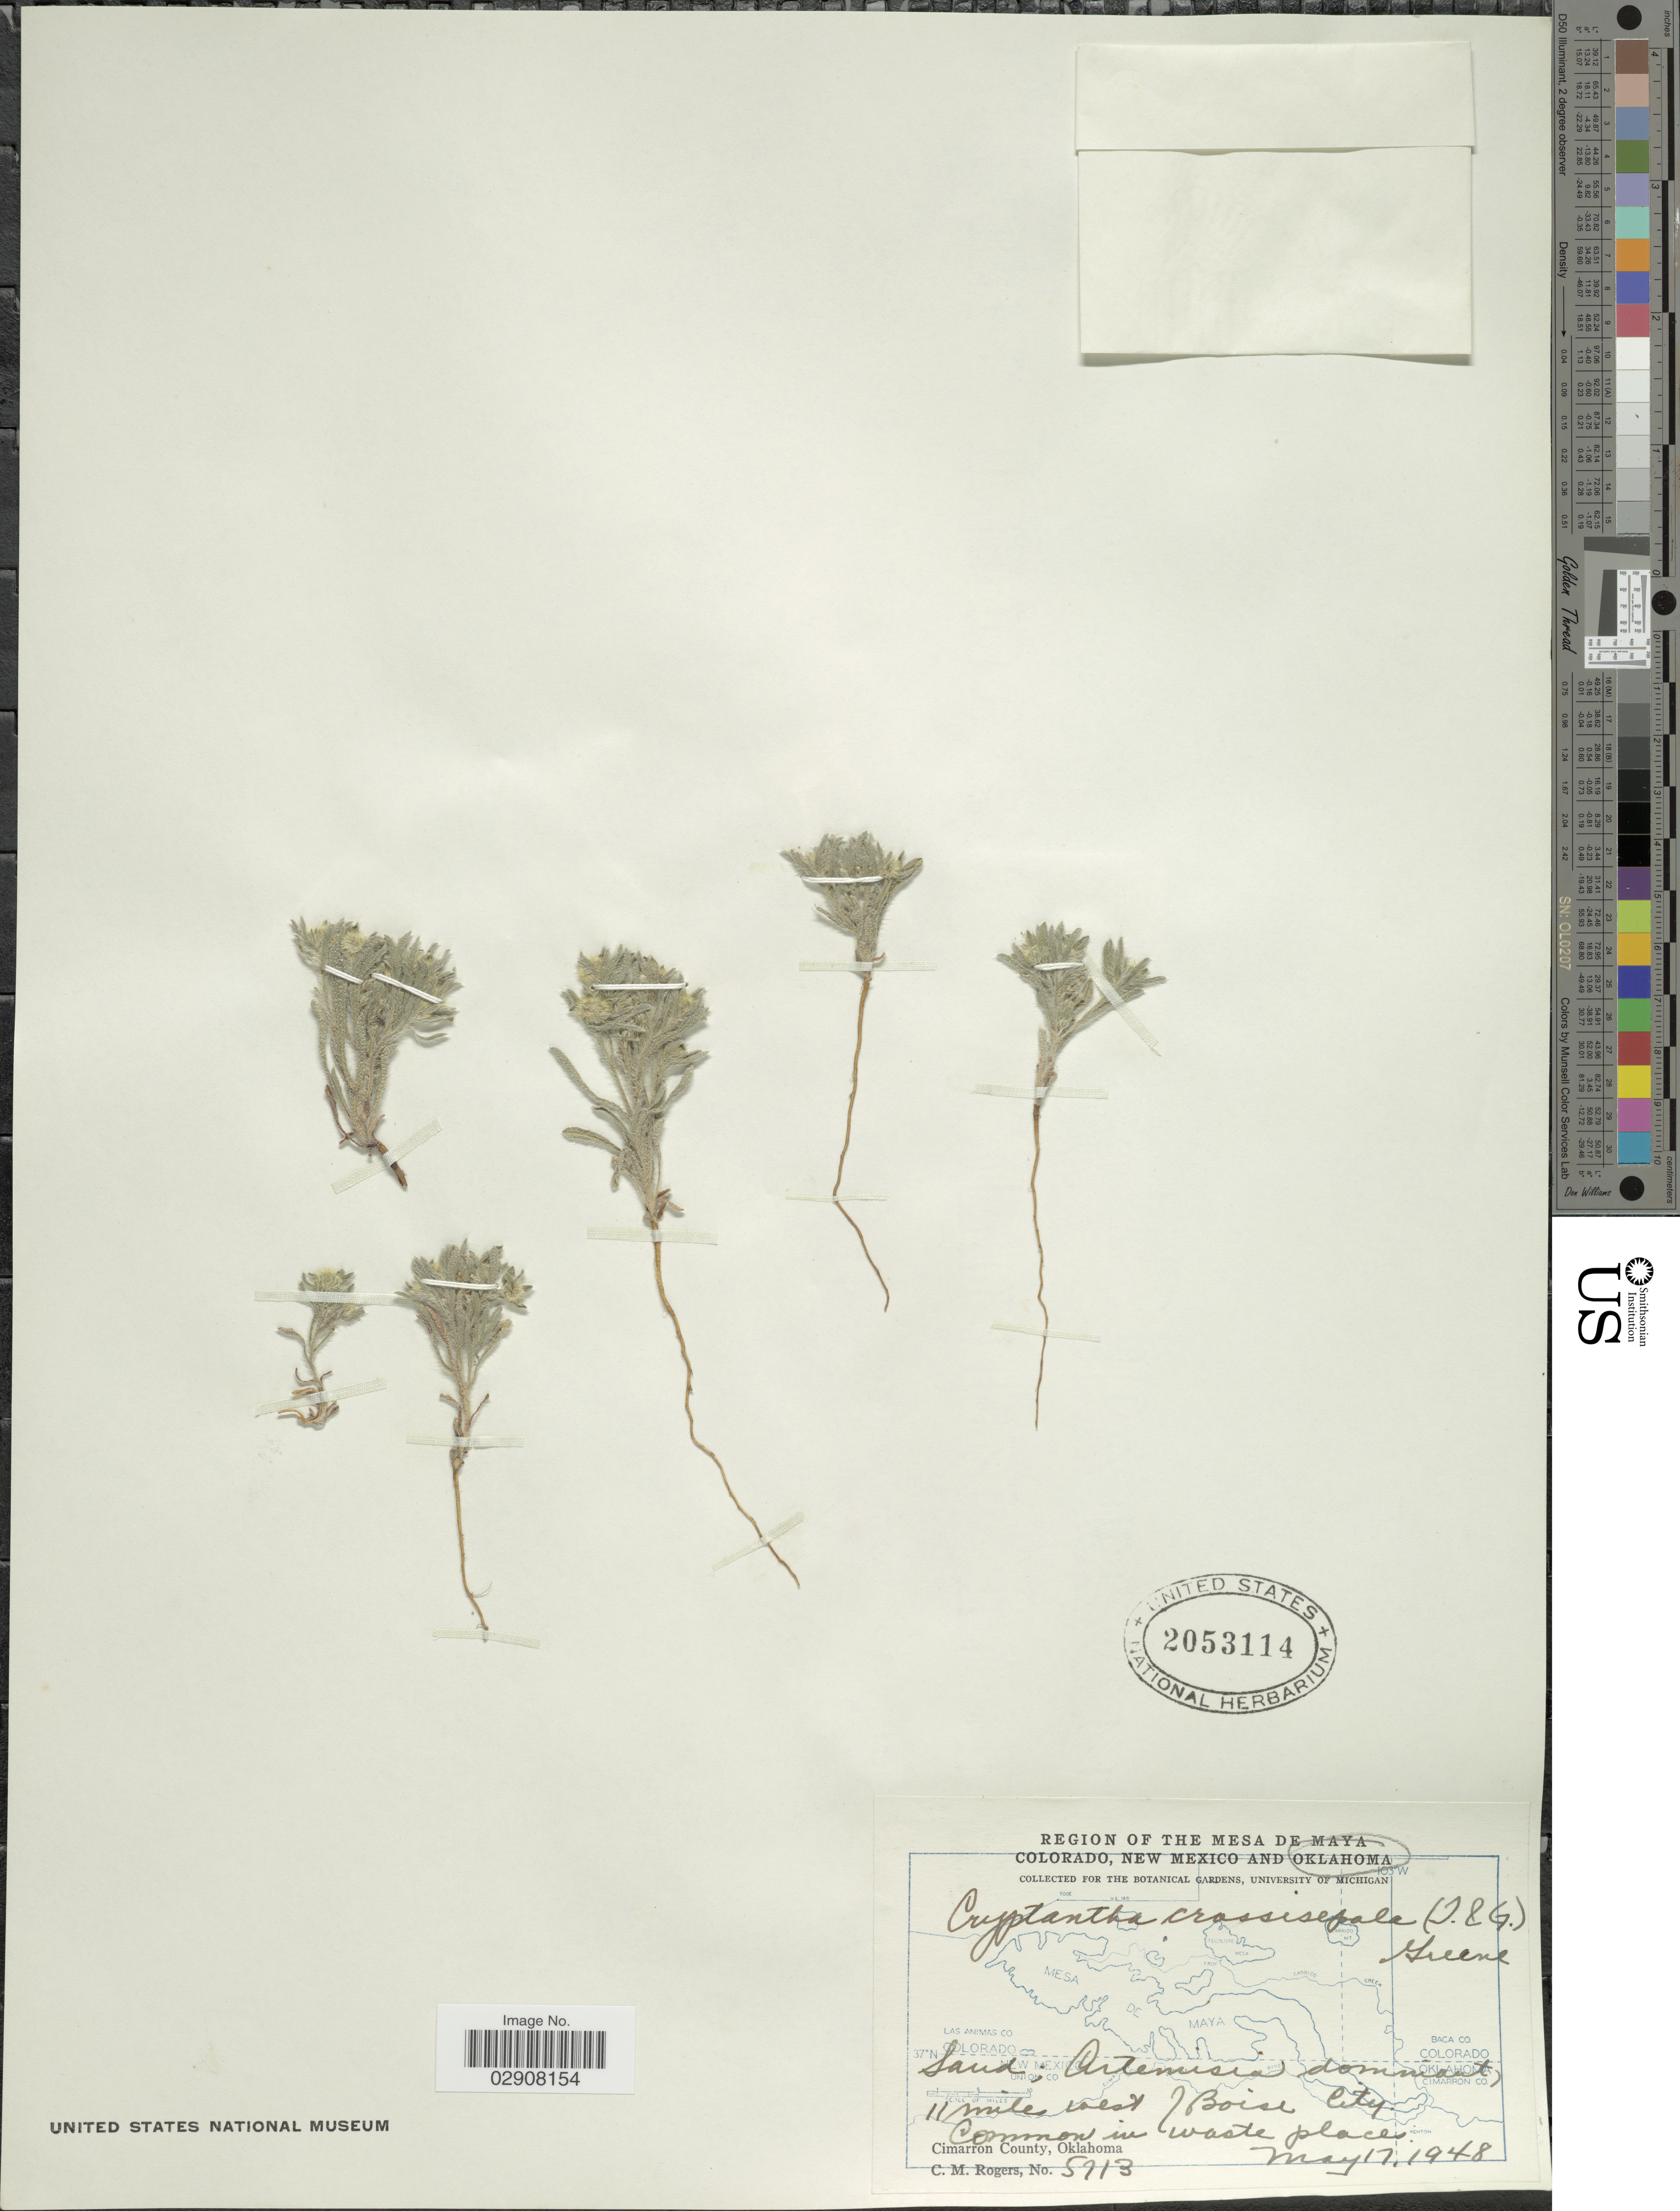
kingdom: Plantae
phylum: Tracheophyta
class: Magnoliopsida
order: Boraginales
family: Boraginaceae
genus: Cryptantha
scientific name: Cryptantha minima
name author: Rydb.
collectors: C. M. Rogers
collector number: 5713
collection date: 1948-05-17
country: United States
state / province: Oklahoma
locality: Region of the Mesa de Maya, 11 miles west of Boise City. Cimarron County.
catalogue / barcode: US 2053114